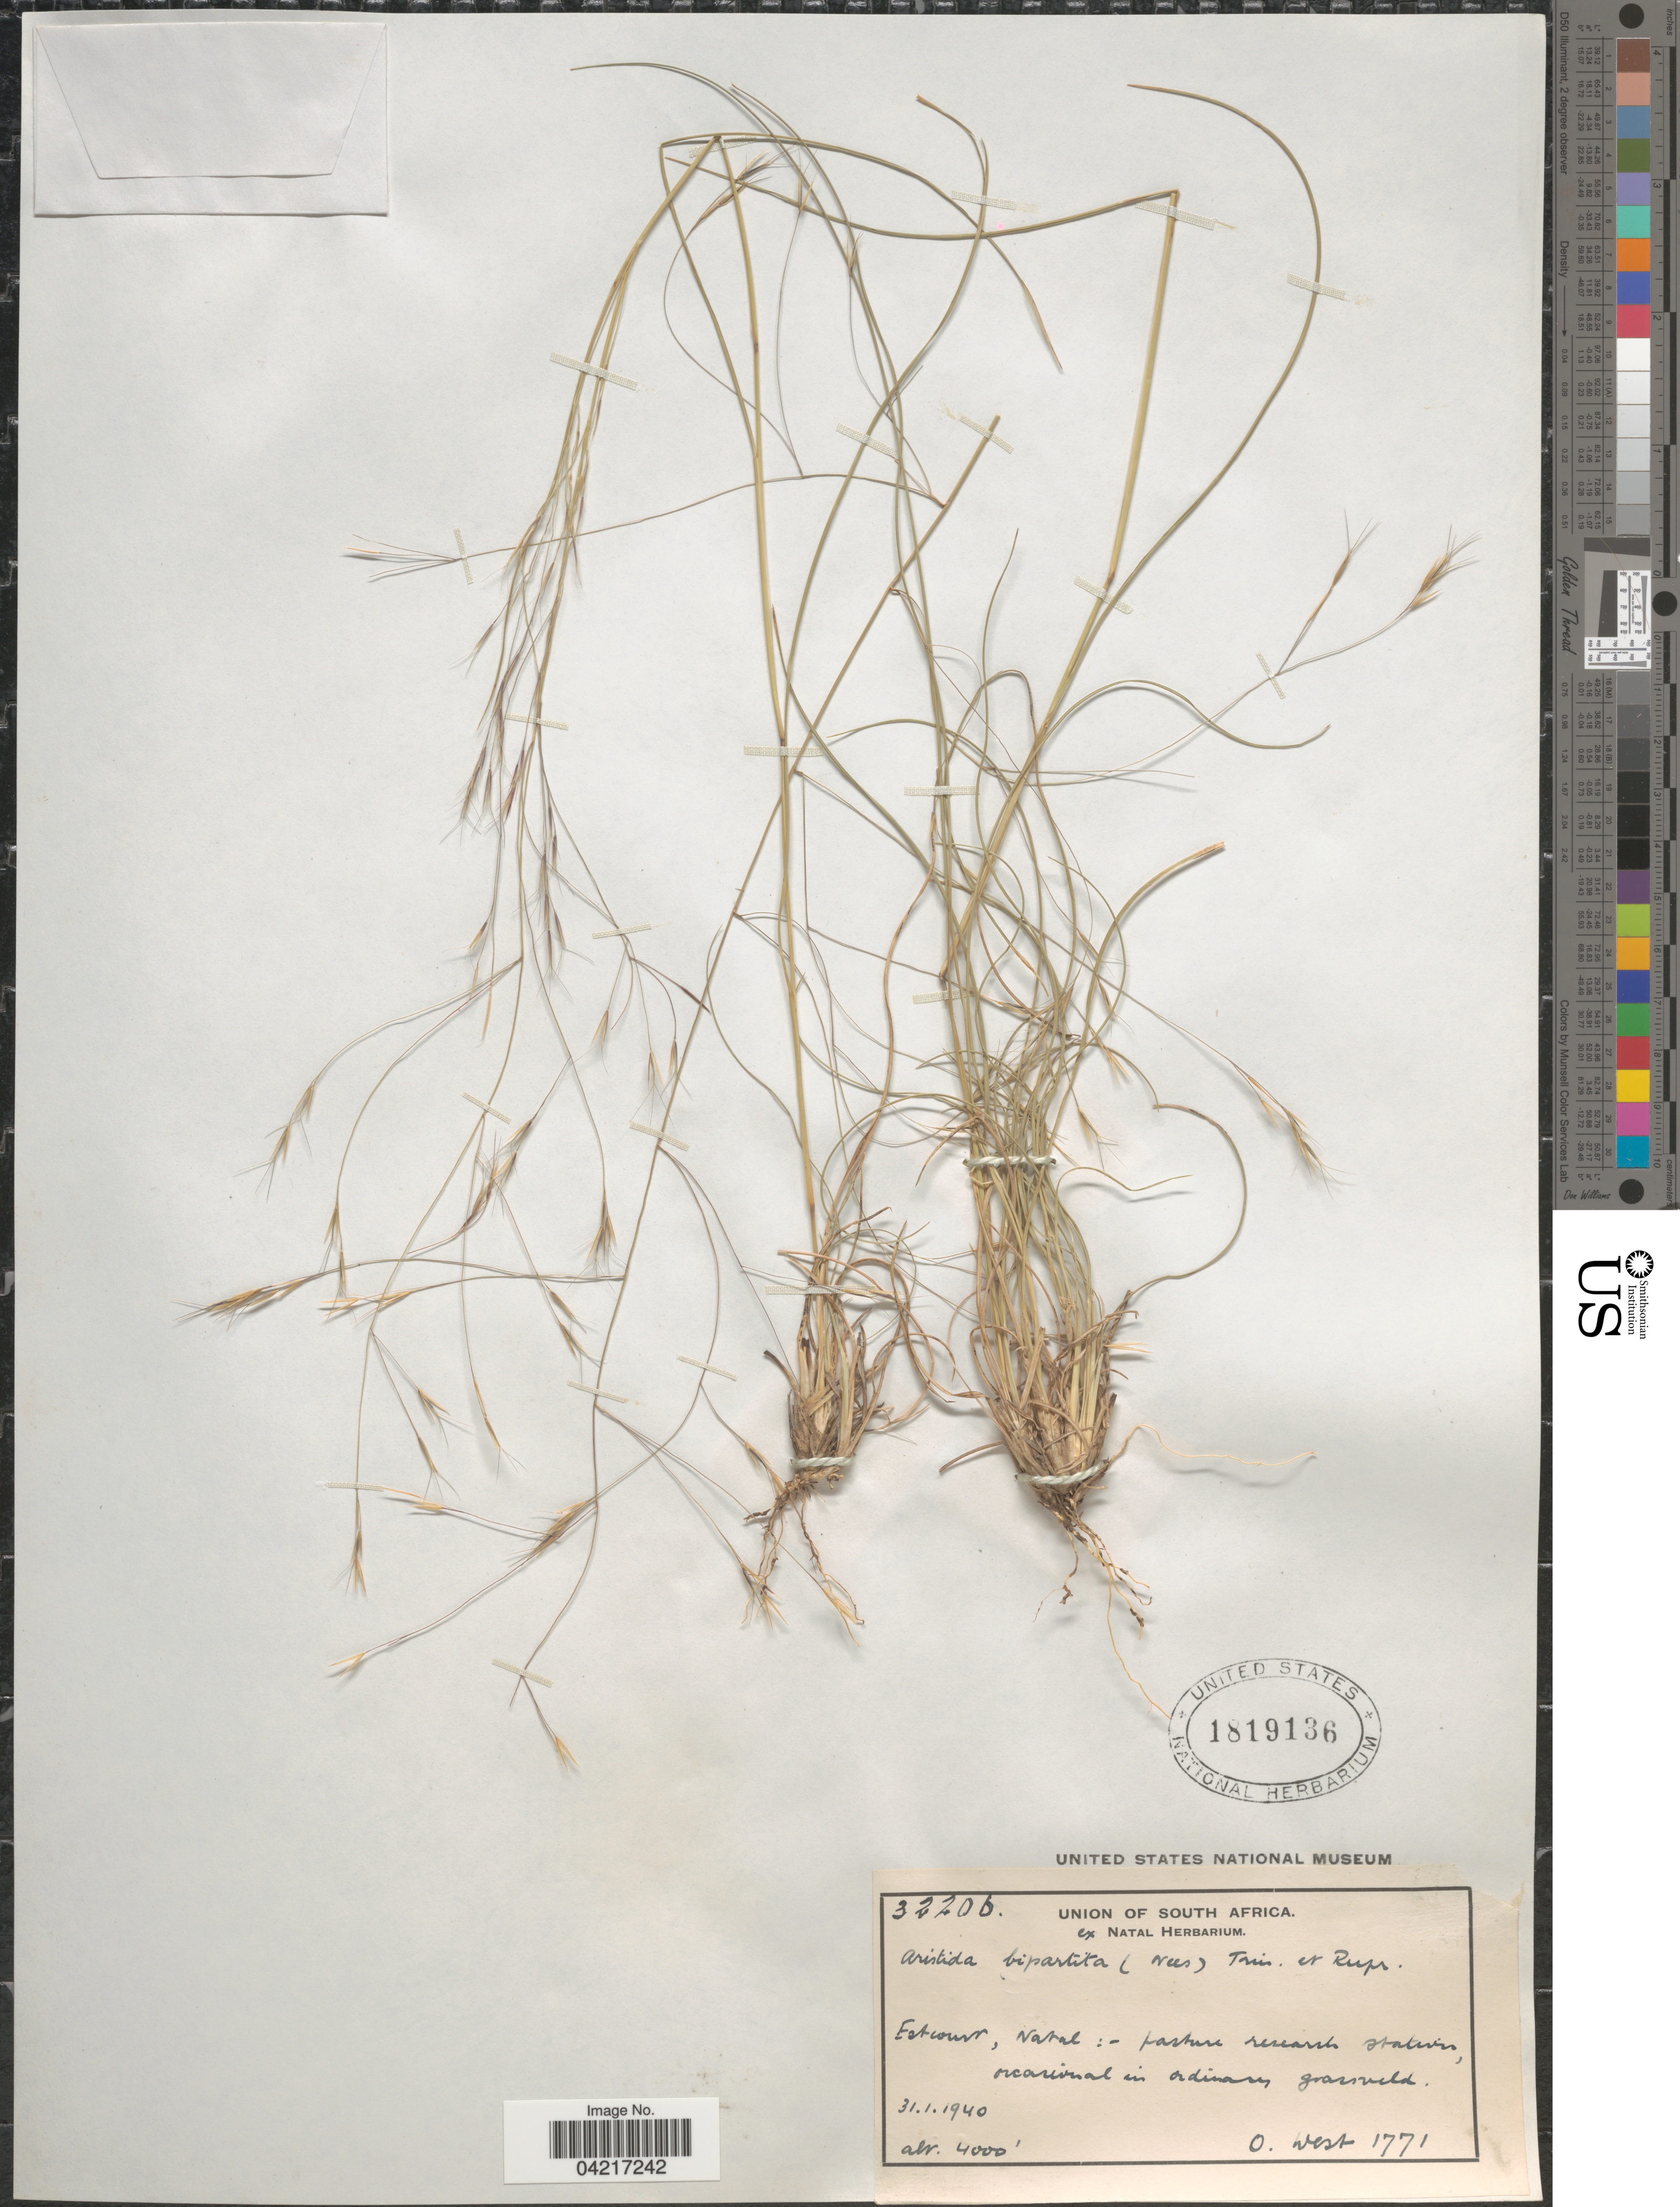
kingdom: Plantae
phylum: Tracheophyta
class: Liliopsida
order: Poales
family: Poaceae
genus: Aristida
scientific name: Aristida bipartita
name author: (Nees) Trin. & Rupr.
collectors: O. West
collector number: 1771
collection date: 1940-01-31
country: South Africa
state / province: KwaZulu-Natal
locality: Estcourt, Natal: pasture research stations, occasional in ordinary grasveld.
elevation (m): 1219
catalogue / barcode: US 1819136